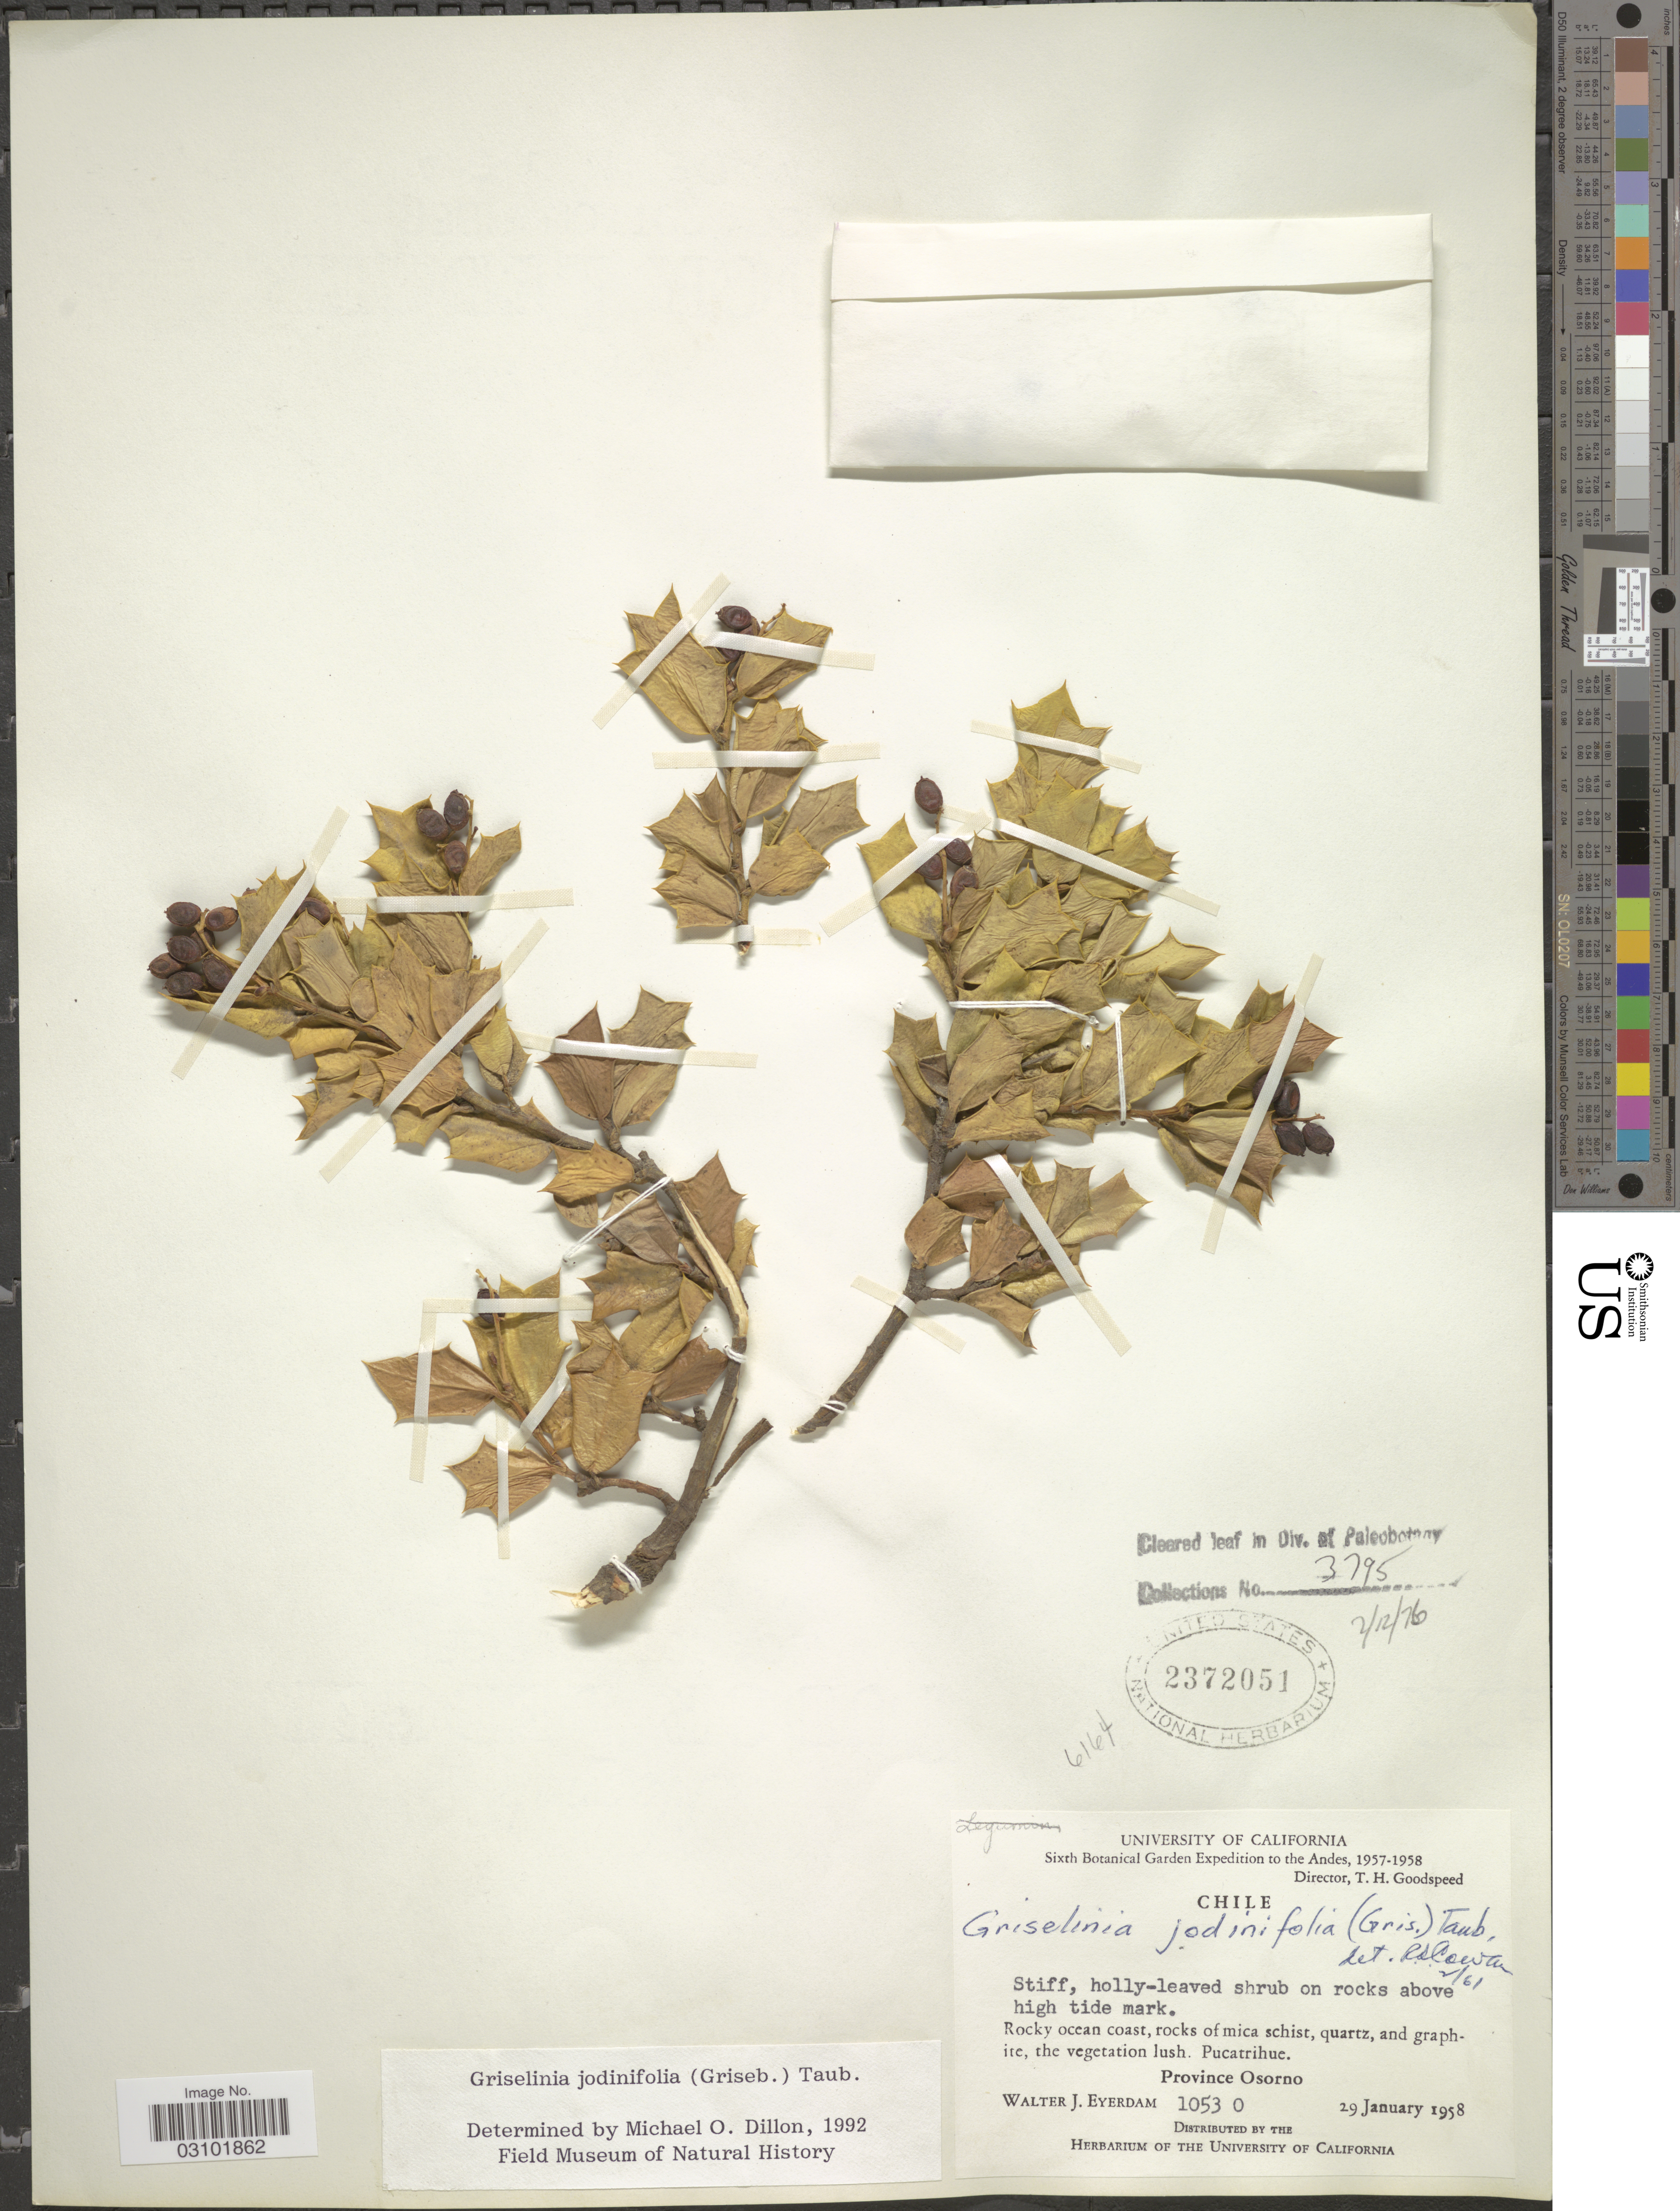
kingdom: Plantae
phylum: Tracheophyta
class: Magnoliopsida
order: Apiales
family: Griseliniaceae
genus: Griselinia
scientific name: Griselinia jodinifolia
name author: (Griseb.) Taub.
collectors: W. J. Eyerdam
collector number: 10530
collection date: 1958-01-29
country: Chile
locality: Province Osorno.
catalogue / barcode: US 2372051